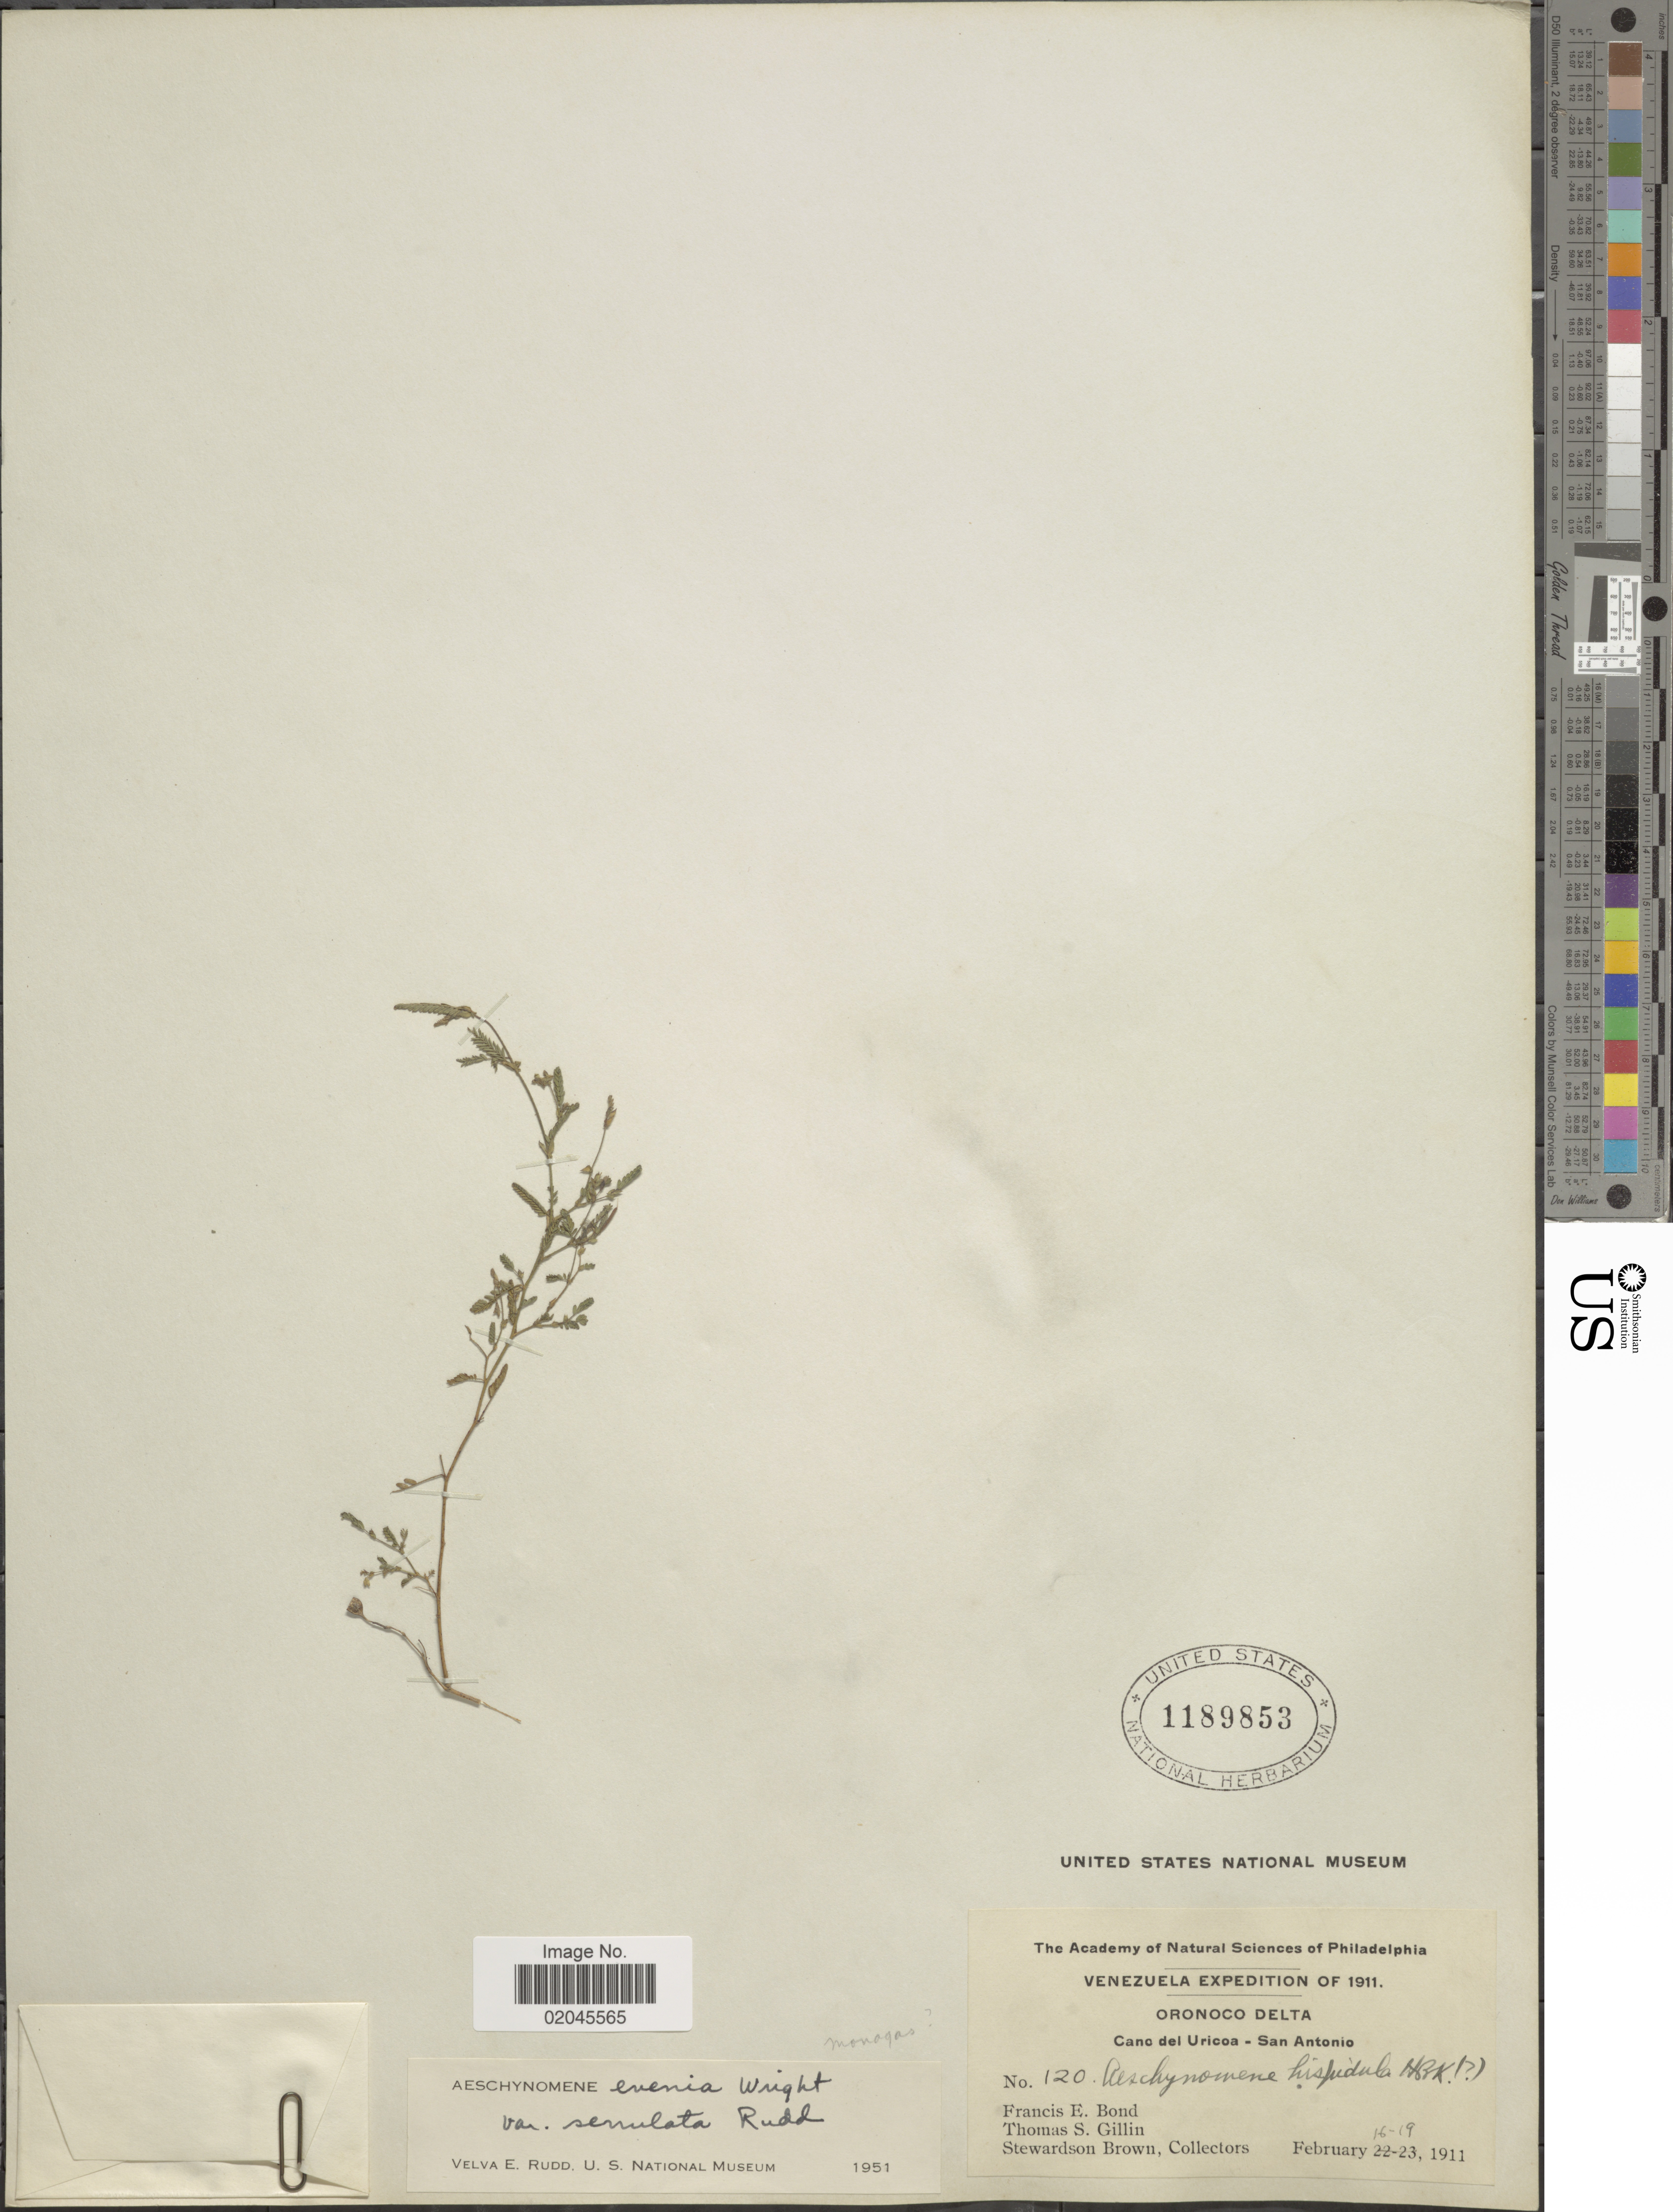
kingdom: Plantae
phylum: Tracheophyta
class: Magnoliopsida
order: Fabales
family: Fabaceae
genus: Aeschynomene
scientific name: Aeschynomene evenia var. serrulata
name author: Rudd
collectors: F. Bond, T. Gillin & S. Brown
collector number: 120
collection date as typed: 16-19 February 1911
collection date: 1911-02-16/1911-02-19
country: Venezuela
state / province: Monagas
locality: Las Piedritas and savannah between Boca de Uracoa and San Antonio de Tabasca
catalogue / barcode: US 1189853